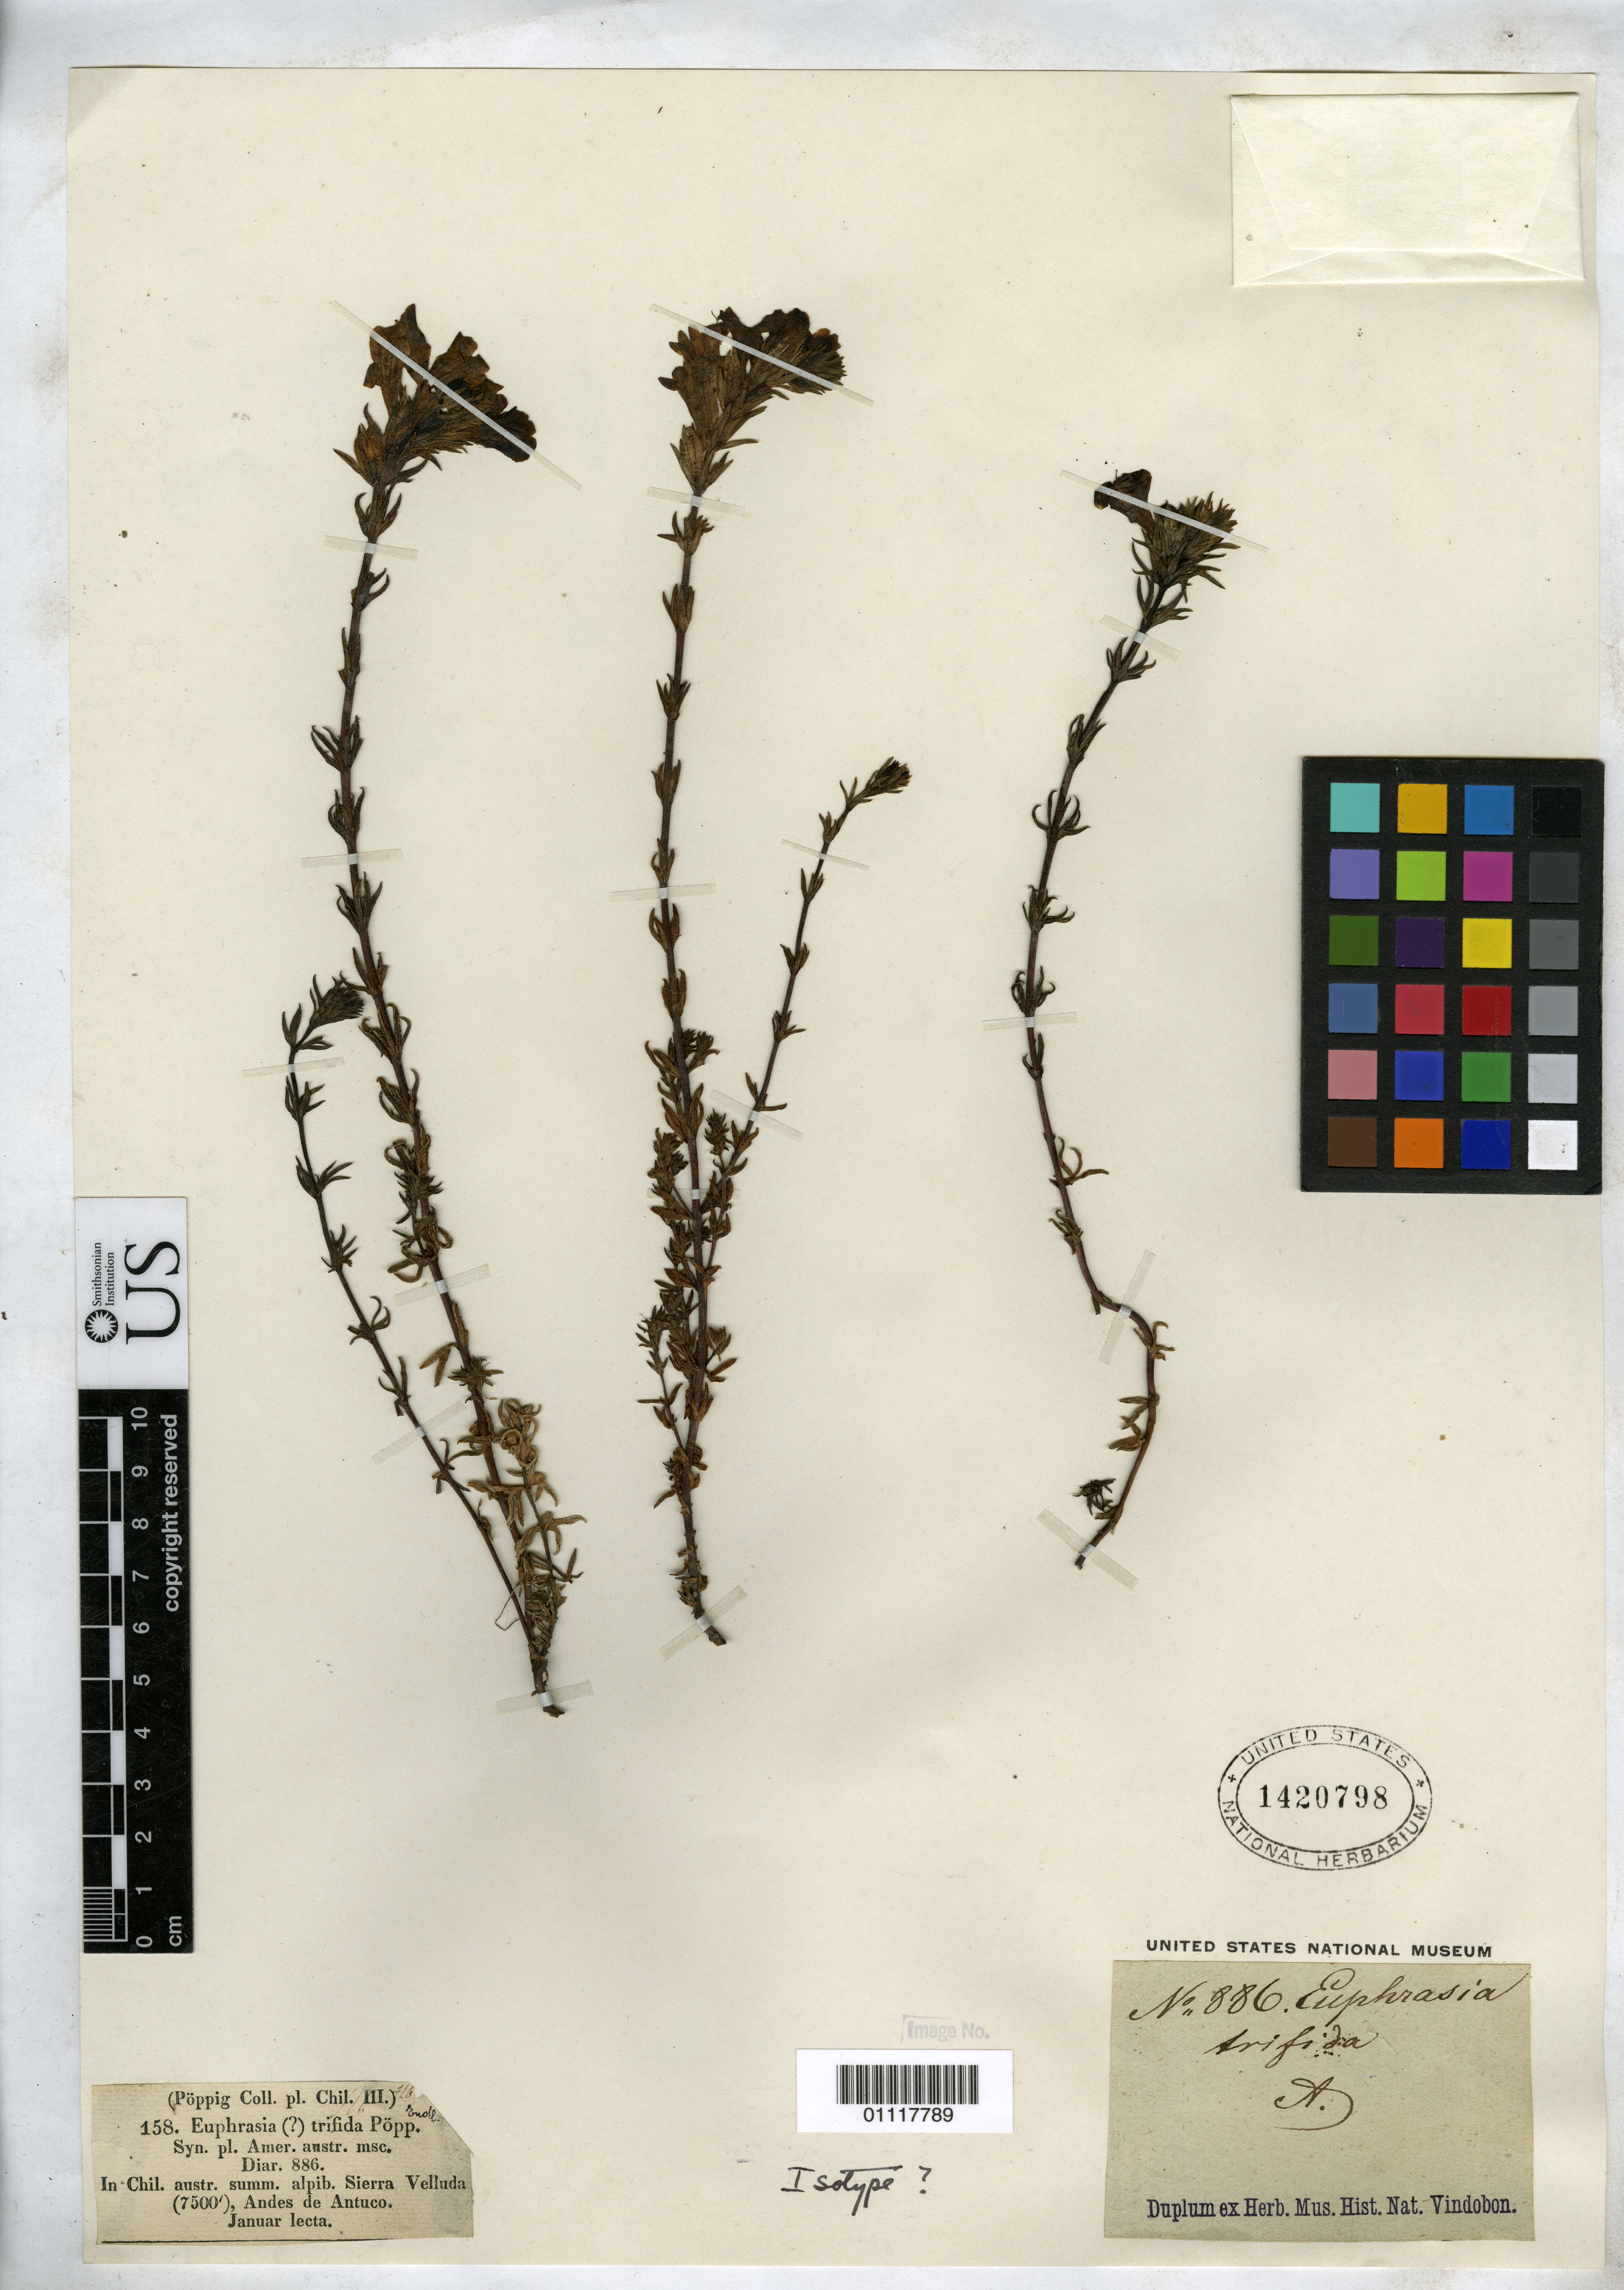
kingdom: Plantae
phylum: Tracheophyta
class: Magnoliopsida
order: Lamiales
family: Orobanchaceae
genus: Euphrasia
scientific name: Euphrasia trifida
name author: Poepp. ex Benth.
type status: Possible Syntype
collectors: E. F. Poeppig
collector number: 886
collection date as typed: Jan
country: Chile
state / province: Bio-Bío (VIII)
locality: Sierra Velluda, Andes de Antuco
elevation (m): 2286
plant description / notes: Protologue only explicitly cites collections by Beck & Bridges, but citation of "Poepp.! mss." may be indirect reference to Poeppig collections.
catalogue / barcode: US 1420798